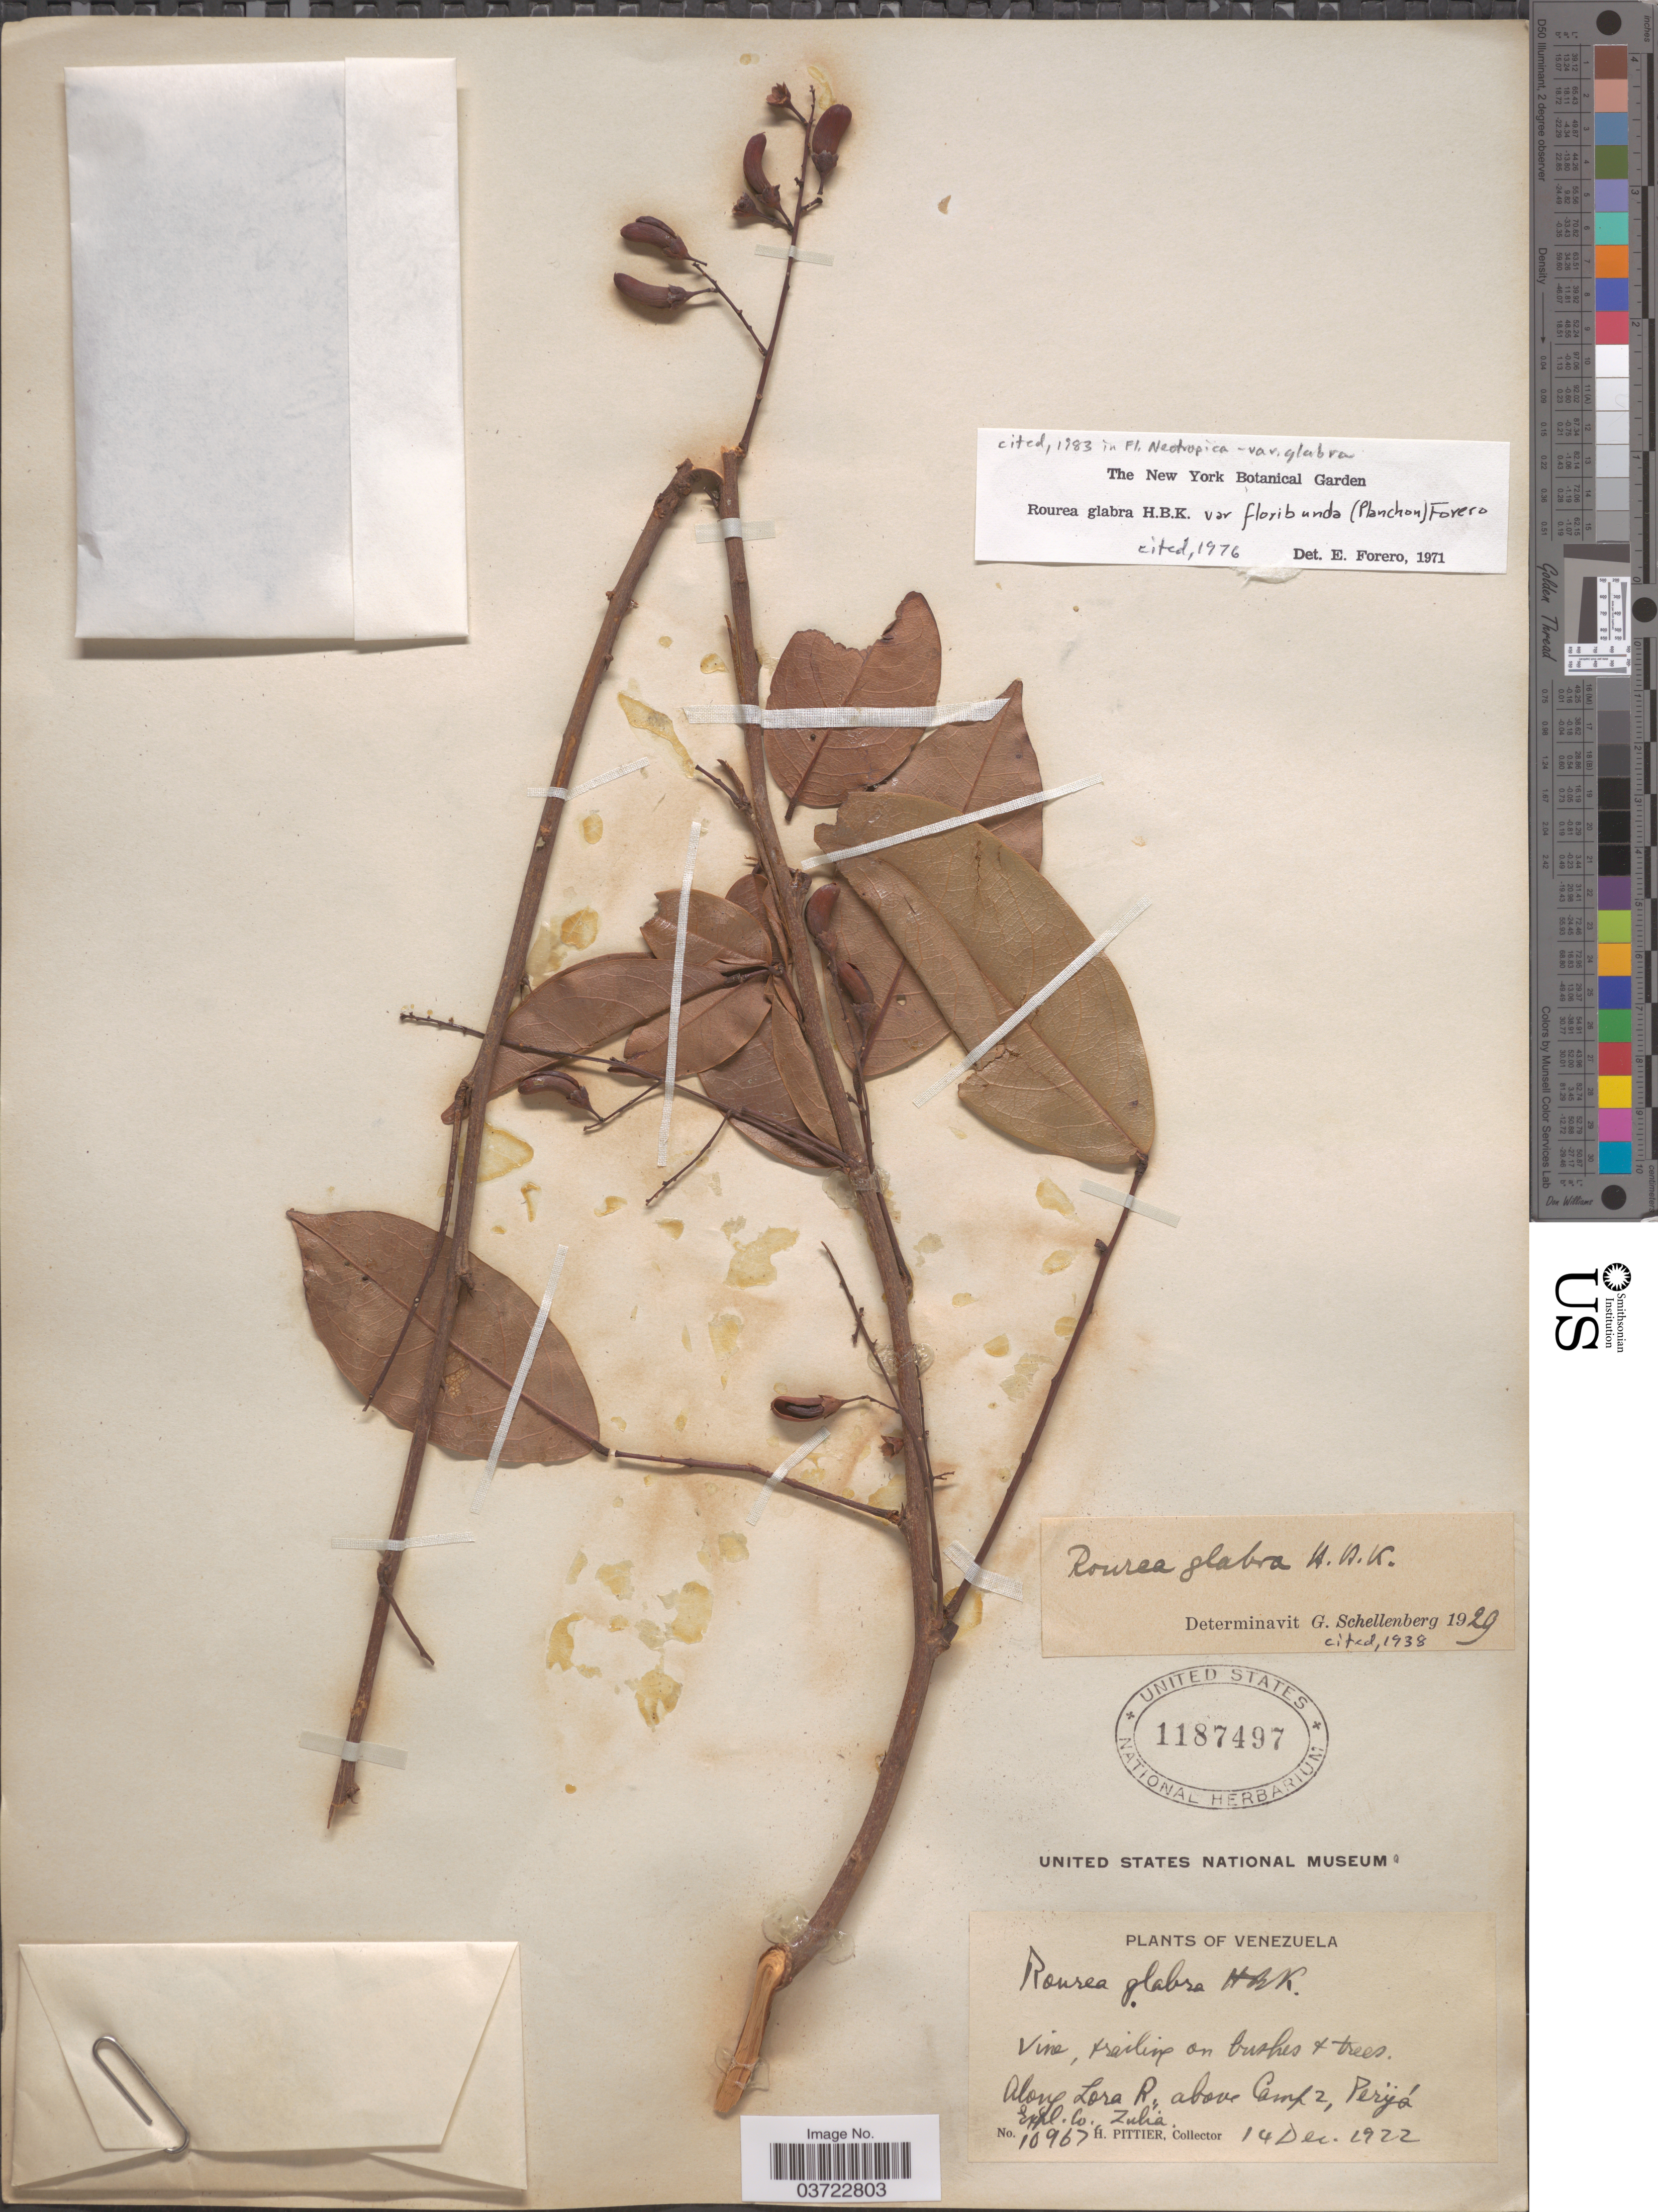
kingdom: Plantae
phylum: Tracheophyta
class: Magnoliopsida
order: Oxalidales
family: Connaraceae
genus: Rourea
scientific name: Rourea glabra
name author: Kunth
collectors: H. F. Pittier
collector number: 10967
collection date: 1922-12-14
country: Venezuela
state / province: Zulia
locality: Along Lora R., above Camp 2, Perijá Expl. Co.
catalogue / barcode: US 1187497